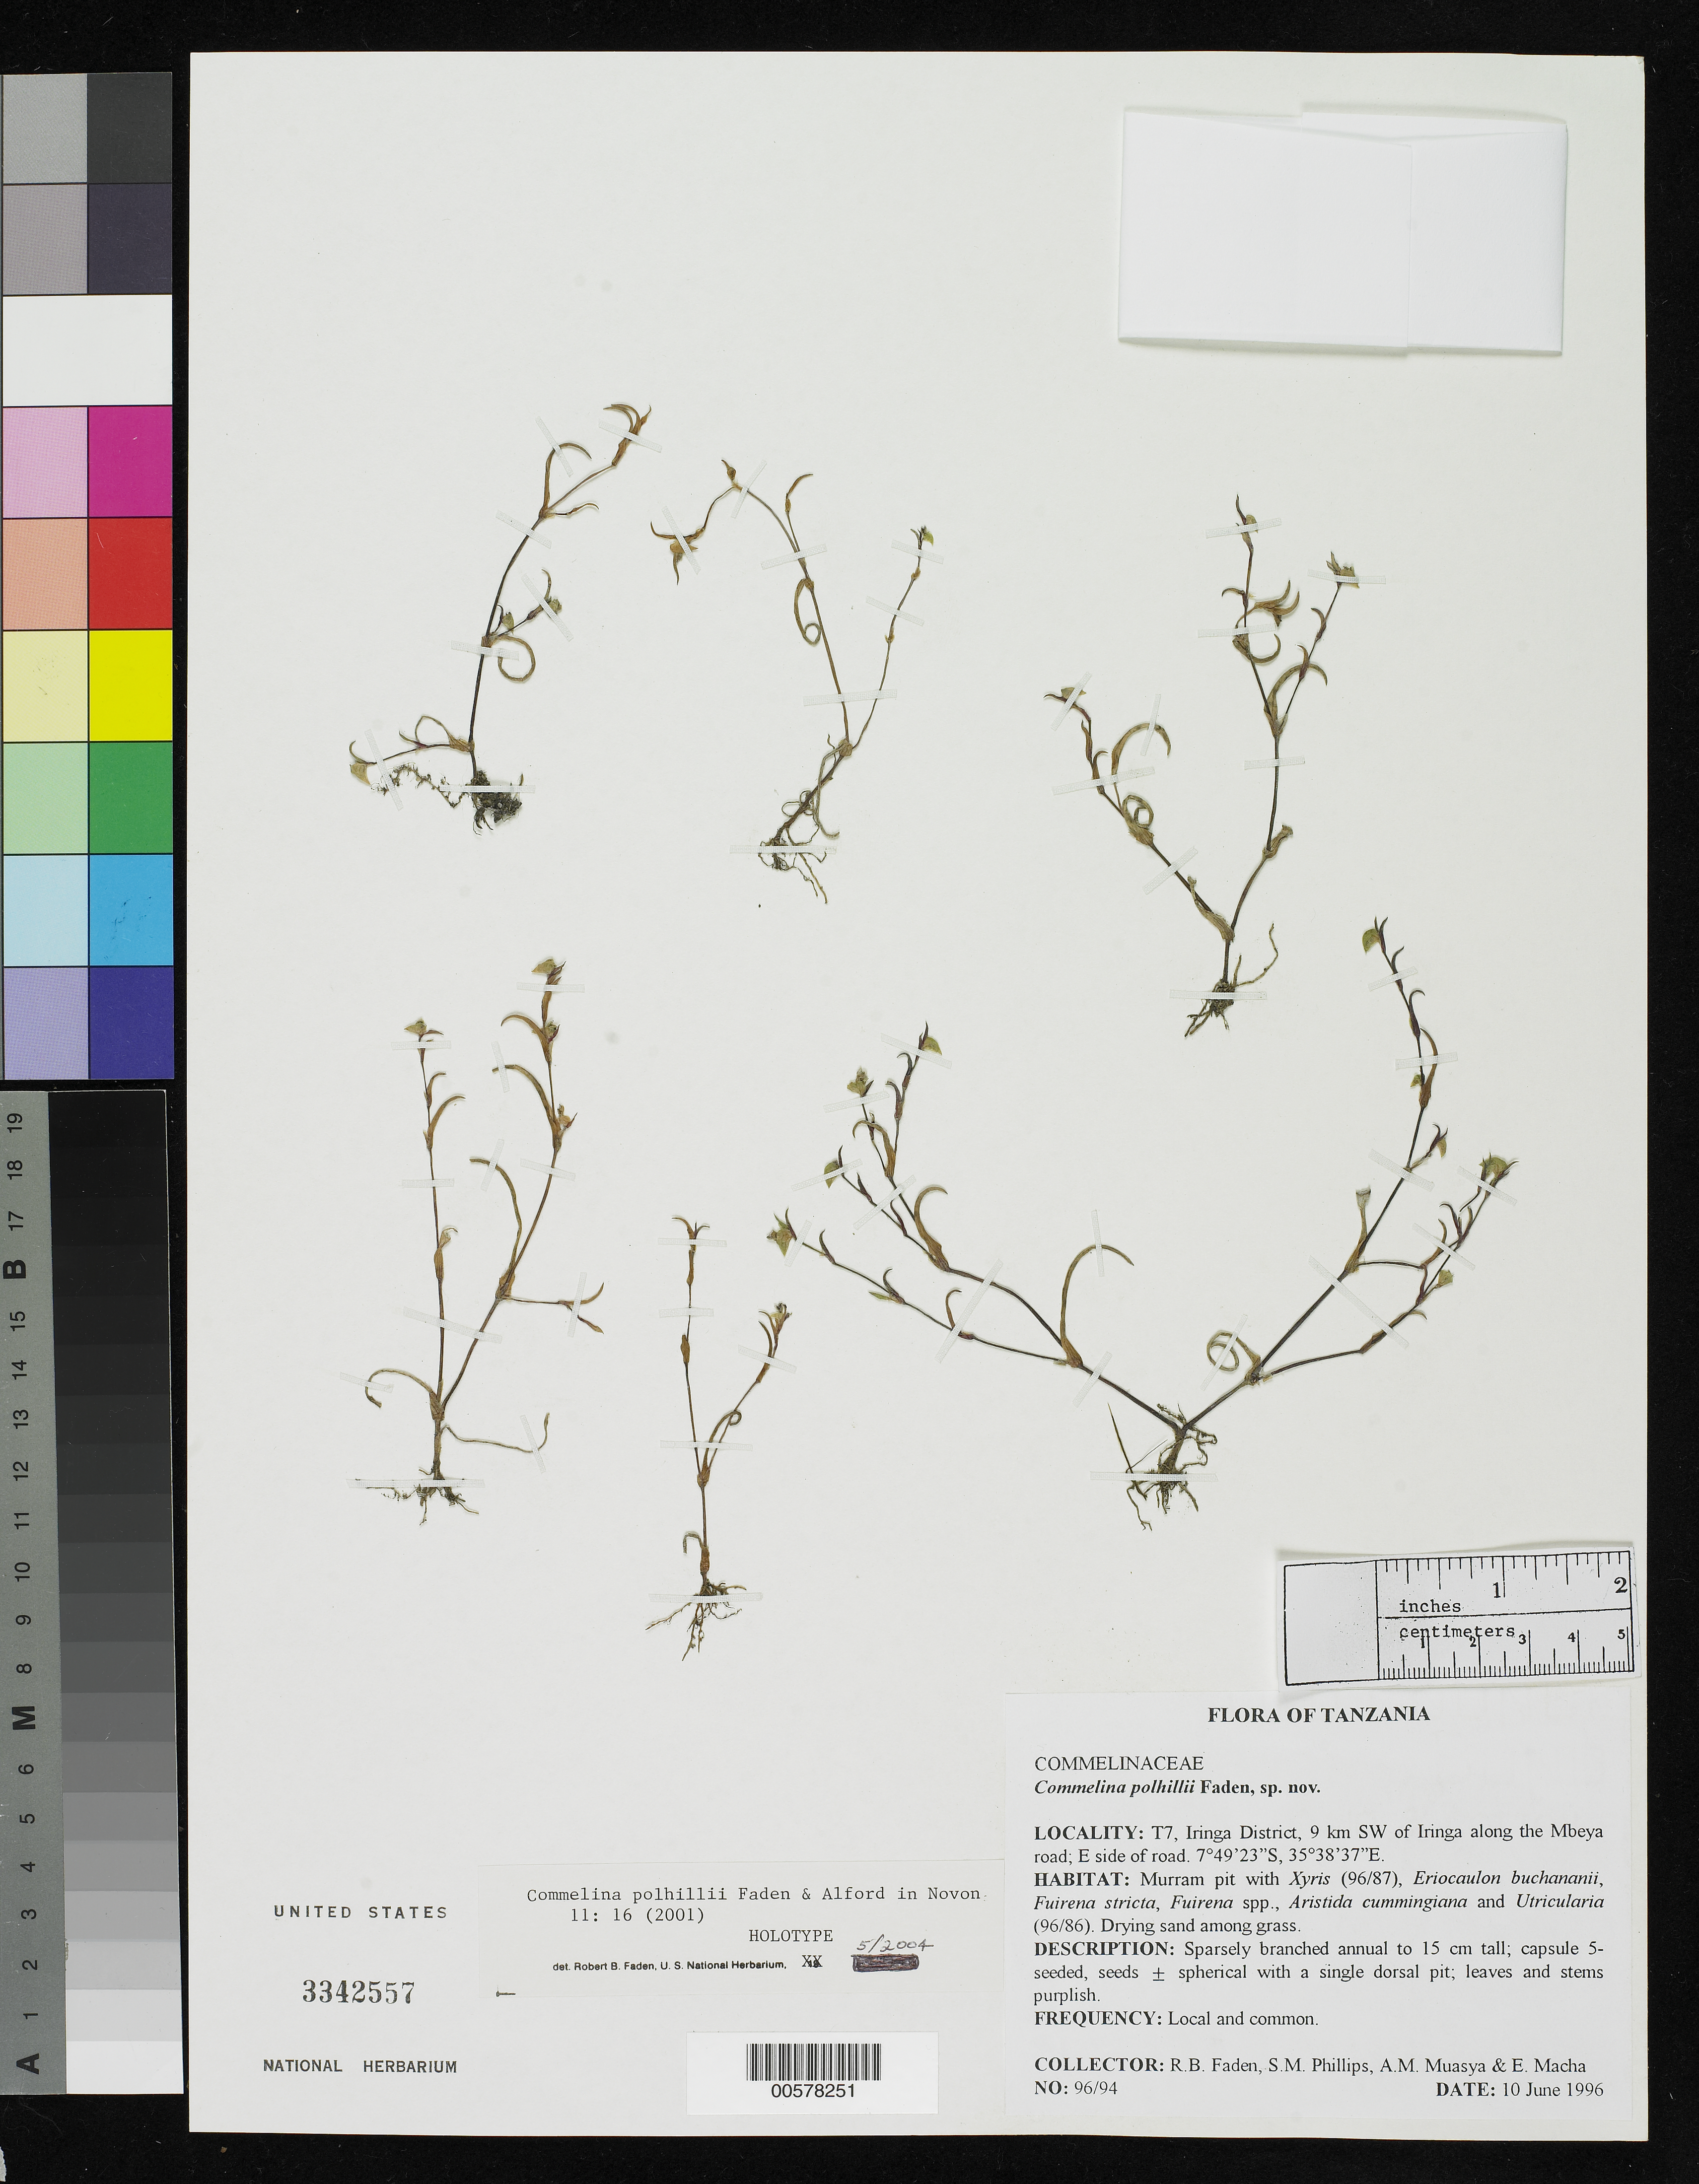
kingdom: Plantae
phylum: Tracheophyta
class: Liliopsida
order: Commelinales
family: Commelinaceae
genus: Commelina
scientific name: Commelina polhillii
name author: Faden & M.H. Alford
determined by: Faden, Robert B., (US), Smithsonian Institution - National Museum of Natural History (UNITED STATES)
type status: Holotype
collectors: R. B. Faden, S. M. Phillips, A. Muasya & E. Macha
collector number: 96/94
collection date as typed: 10 Jun 1996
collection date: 1996-06-10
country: Tanzania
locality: T7, Iringa District, 9 km SW of Iringa along the Mbeya road; E side of road.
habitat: Drying sand among grasses.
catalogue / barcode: US 3342557